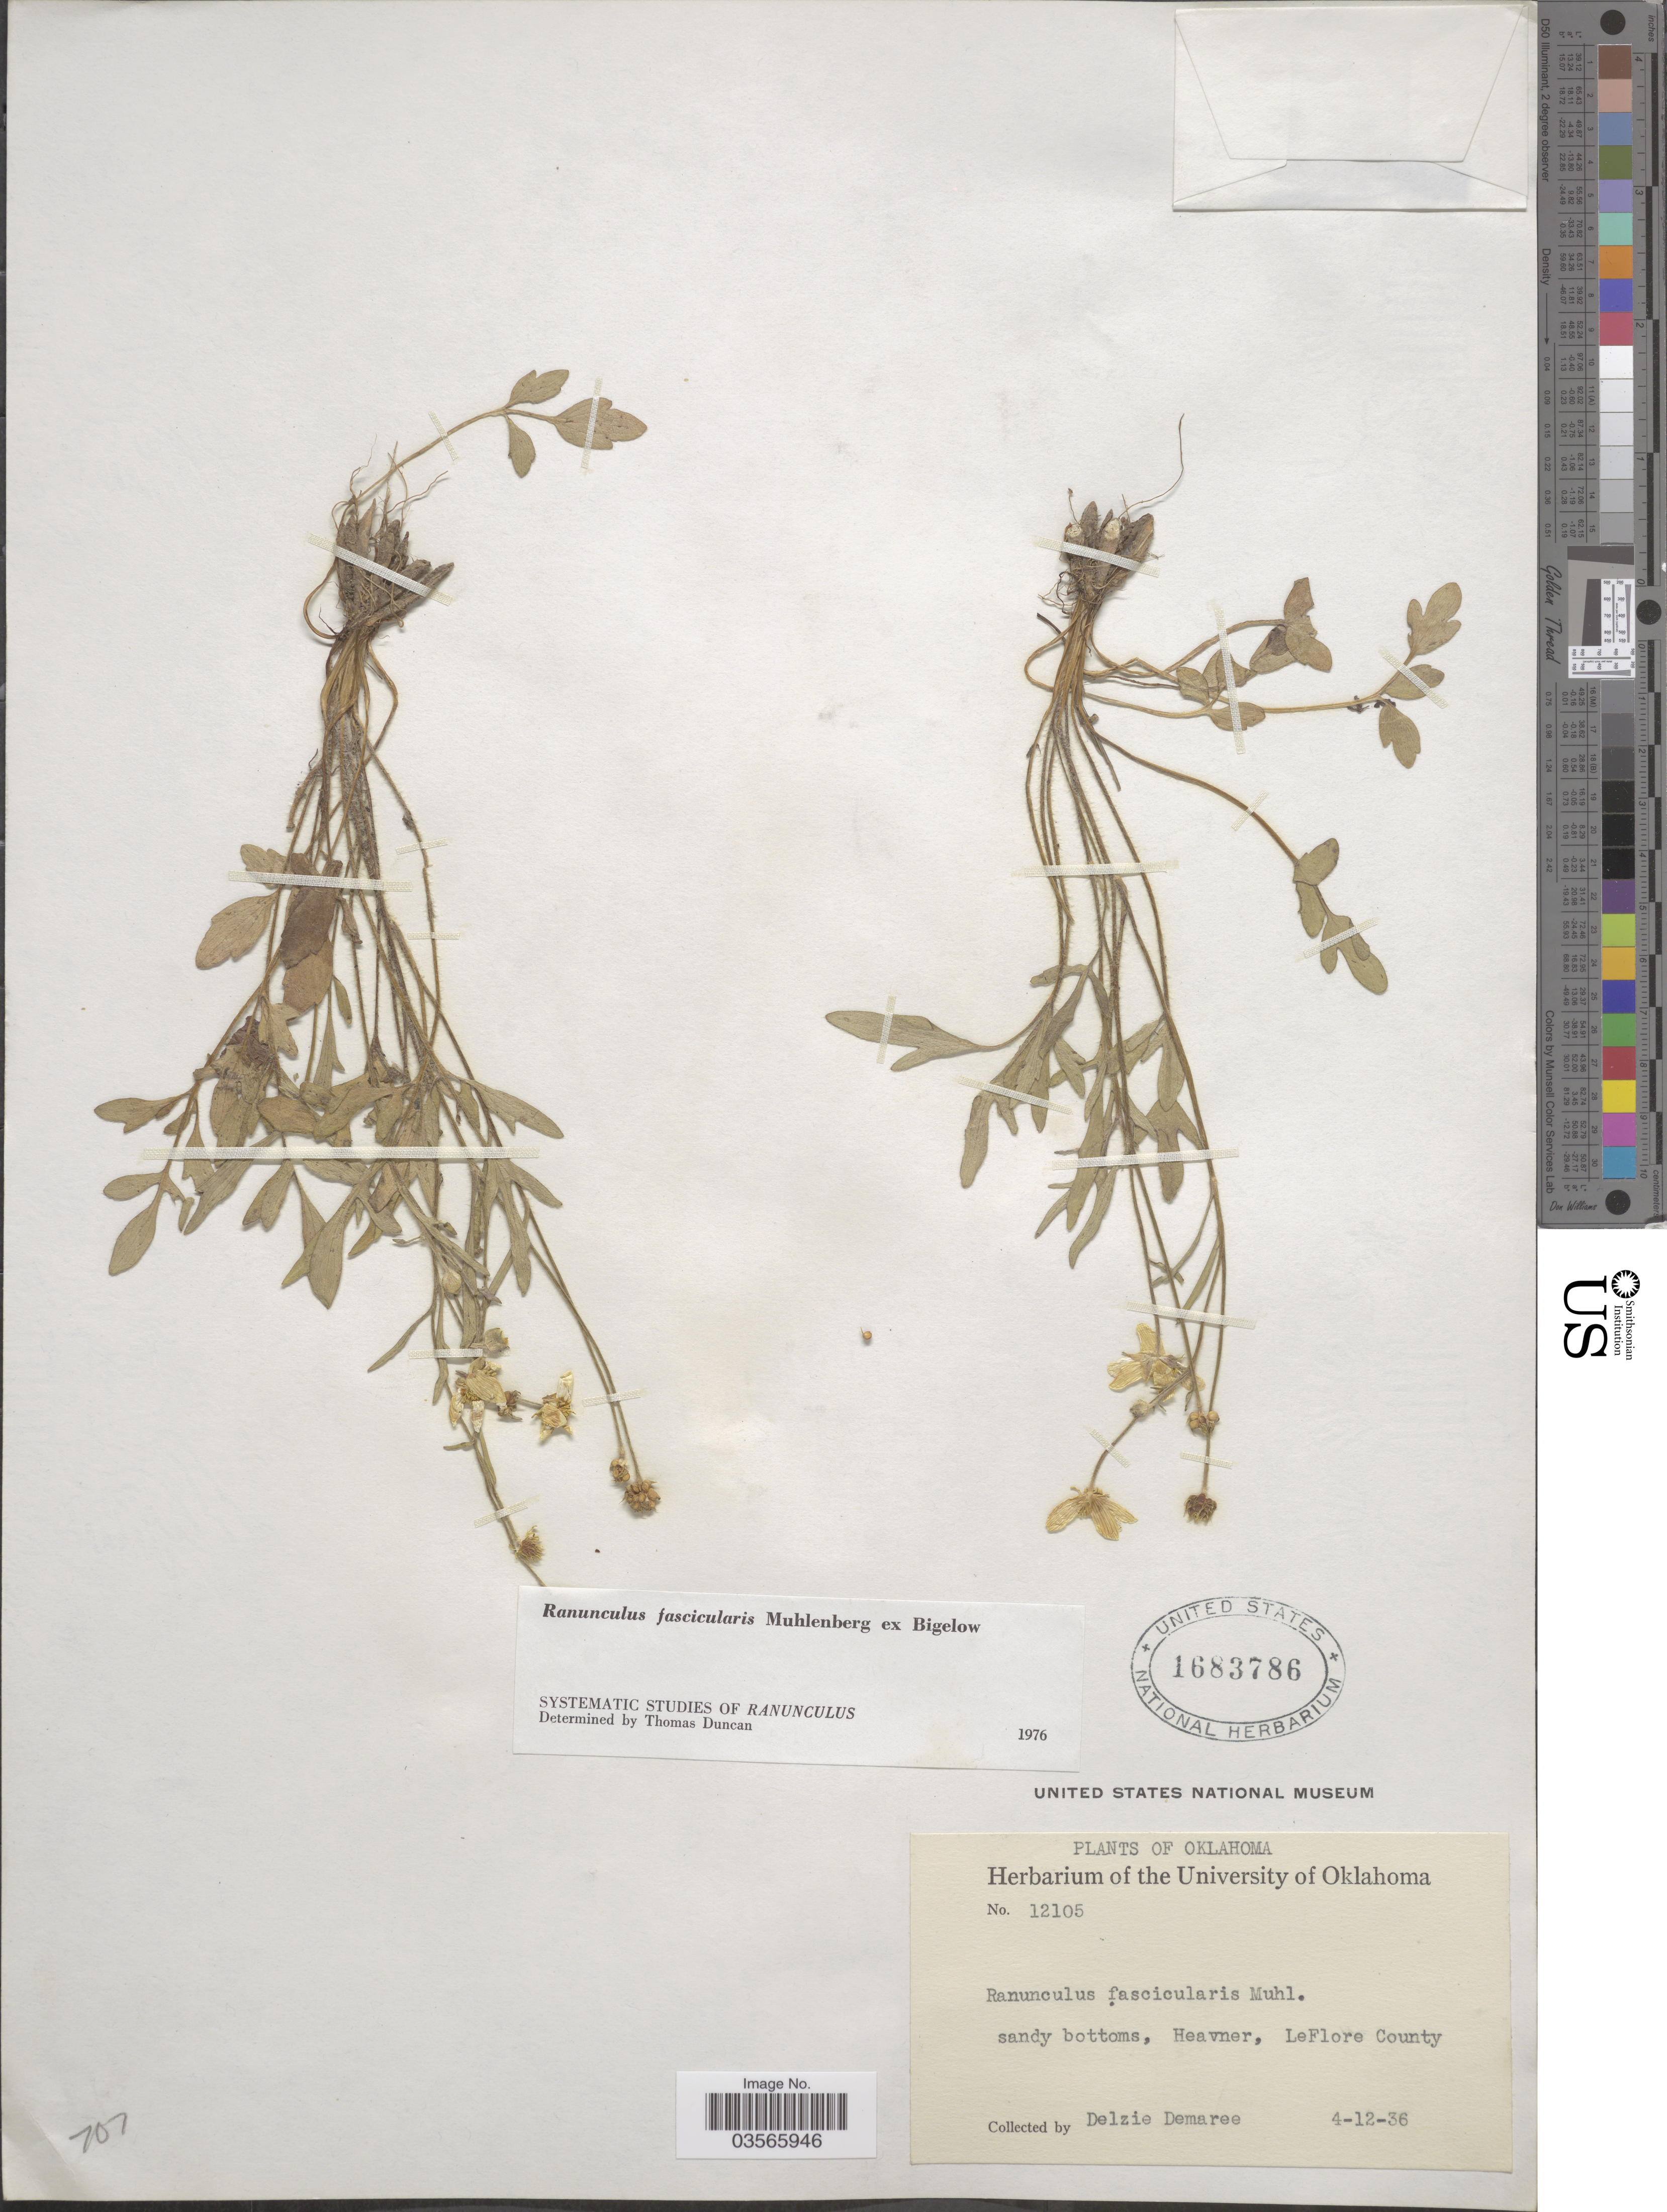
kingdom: Plantae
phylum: Tracheophyta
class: Magnoliopsida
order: Ranunculales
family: Ranunculaceae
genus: Ranunculus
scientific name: Ranunculus fascicularis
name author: Muhl. ex Bigelow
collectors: D. Demaree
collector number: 12105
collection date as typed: Transcribed d/m/y: 12/4/36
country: United States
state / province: Oklahoma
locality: Sandy bottoms, Heavner, LeFlore County.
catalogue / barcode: US 1683786